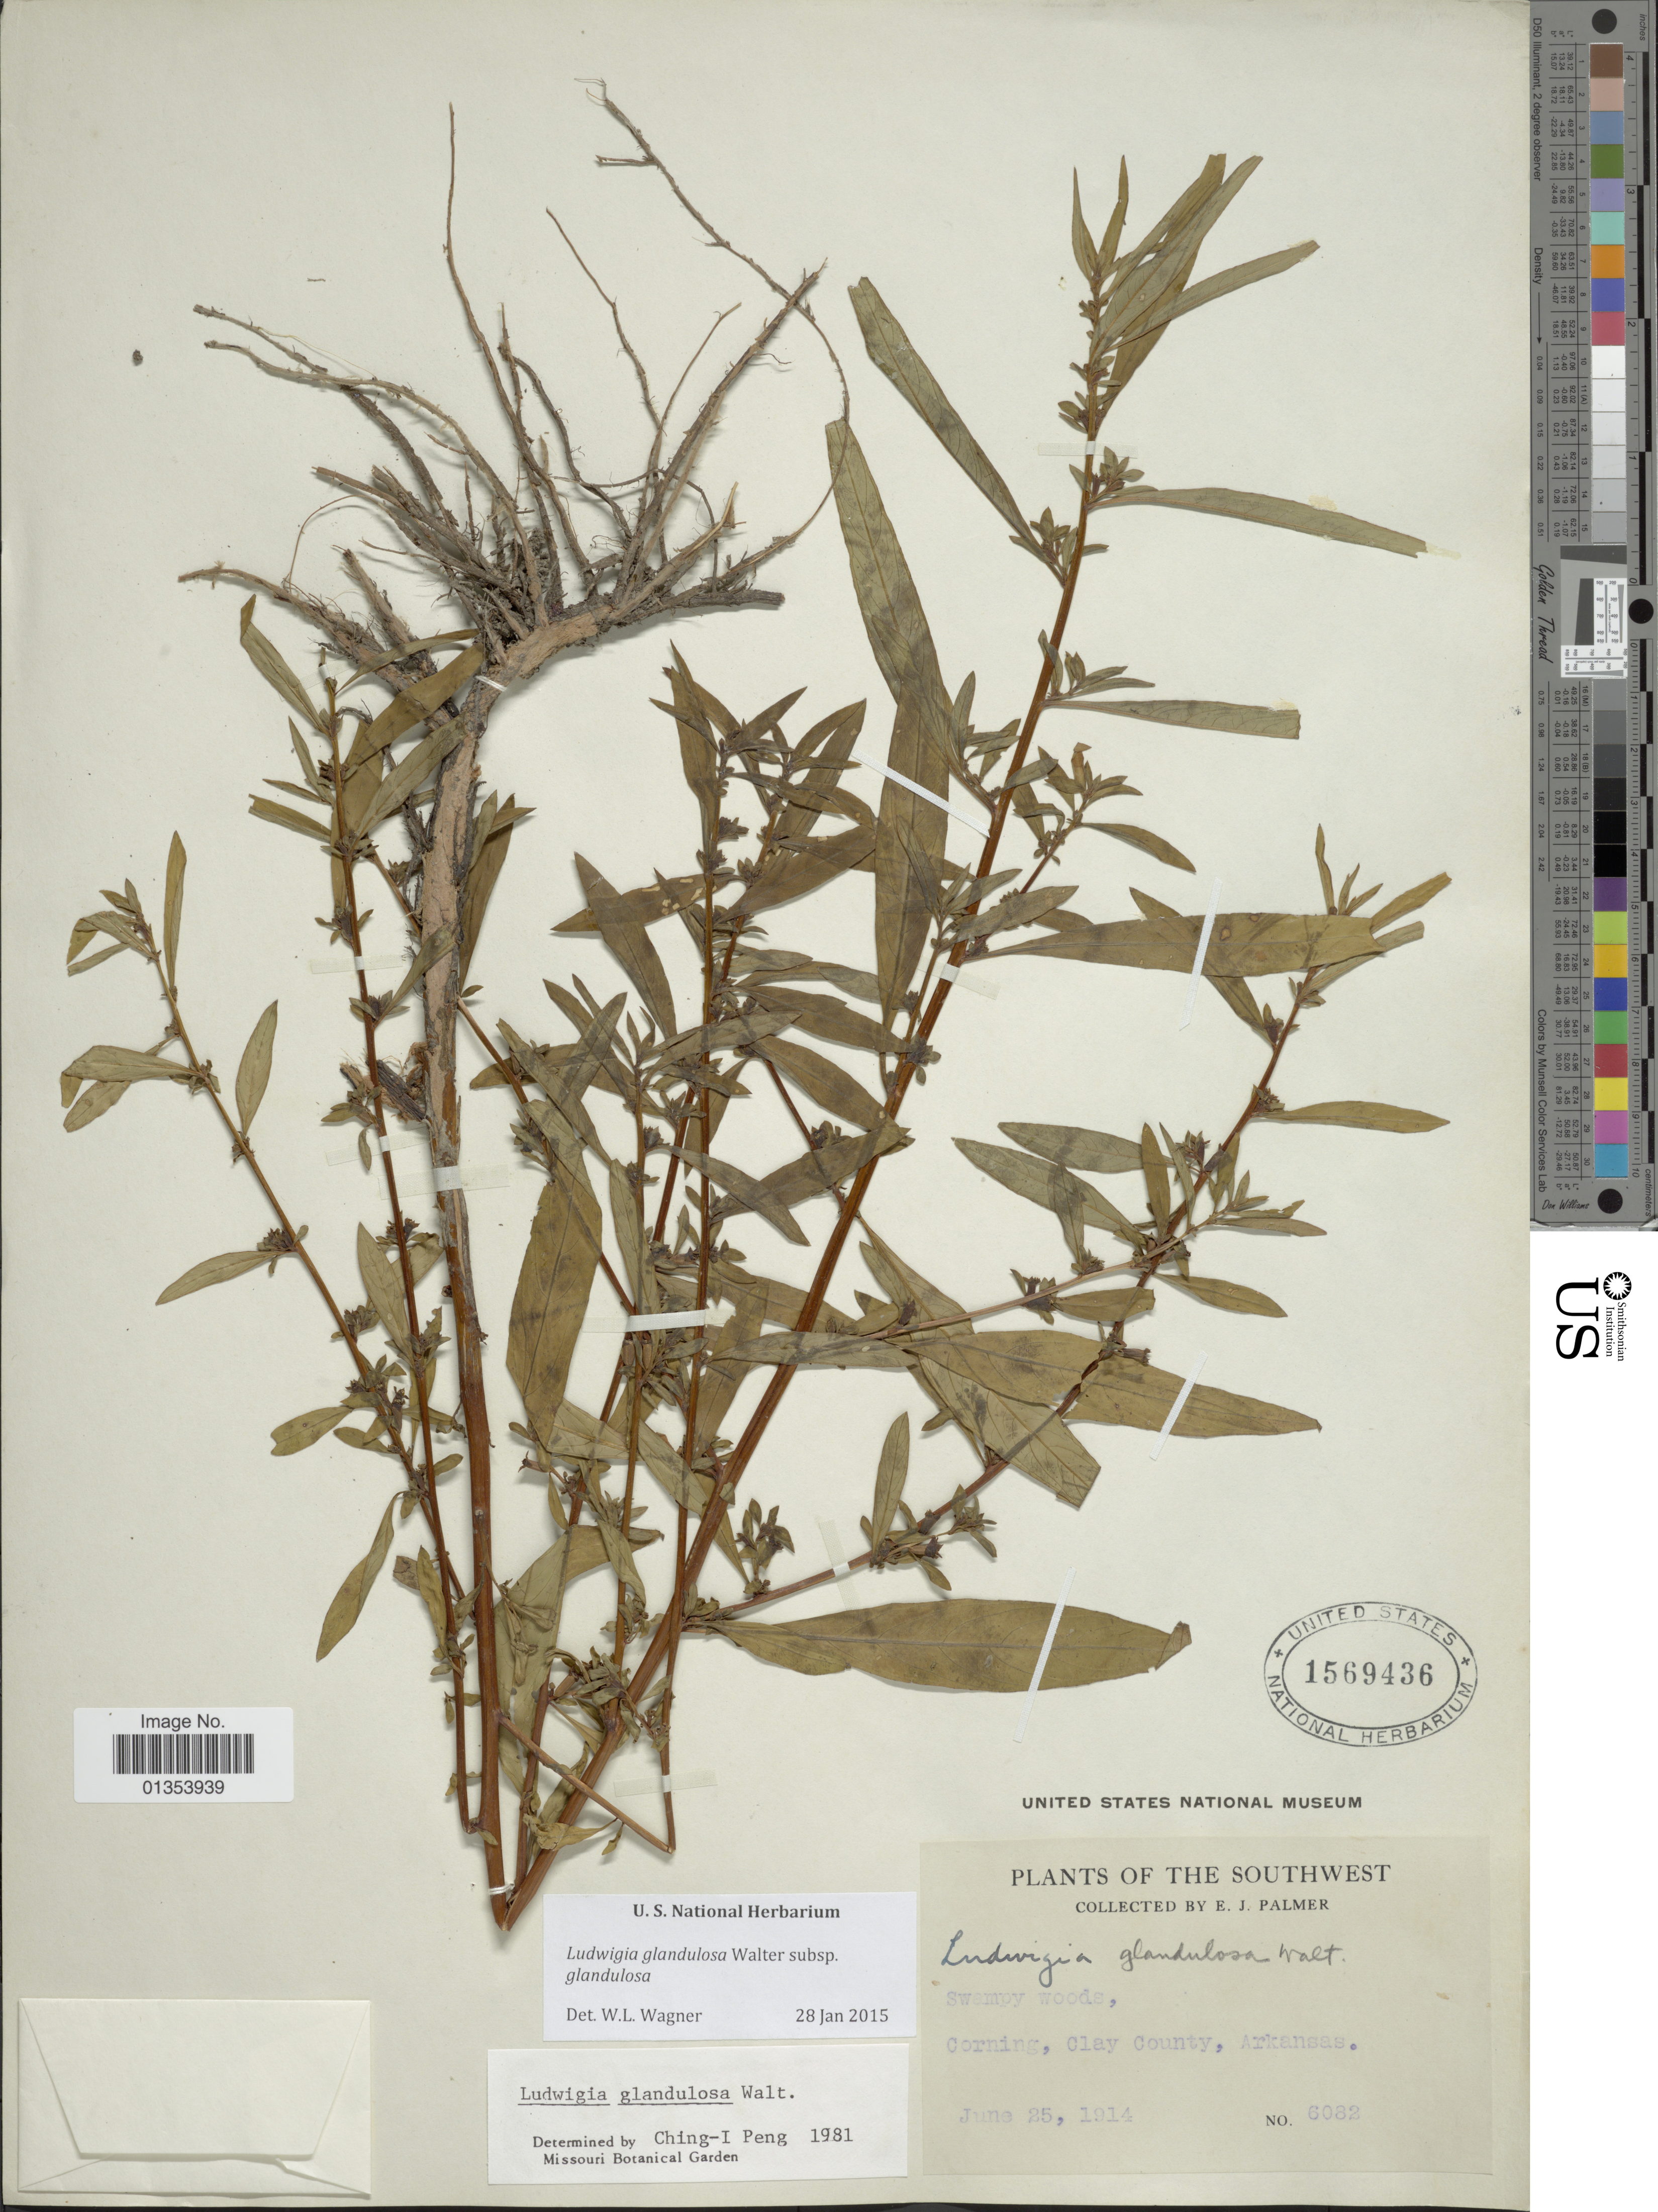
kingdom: Plantae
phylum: Tracheophyta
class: Magnoliopsida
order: Myrtales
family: Onagraceae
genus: Ludwigia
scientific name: Ludwigia glandulosa subsp. glandulosa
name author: Walter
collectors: E. J. Palmer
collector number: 6082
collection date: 1914-06-25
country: United States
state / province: Arkansas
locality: Southwest, Corning, Clay County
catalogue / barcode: US 1569436